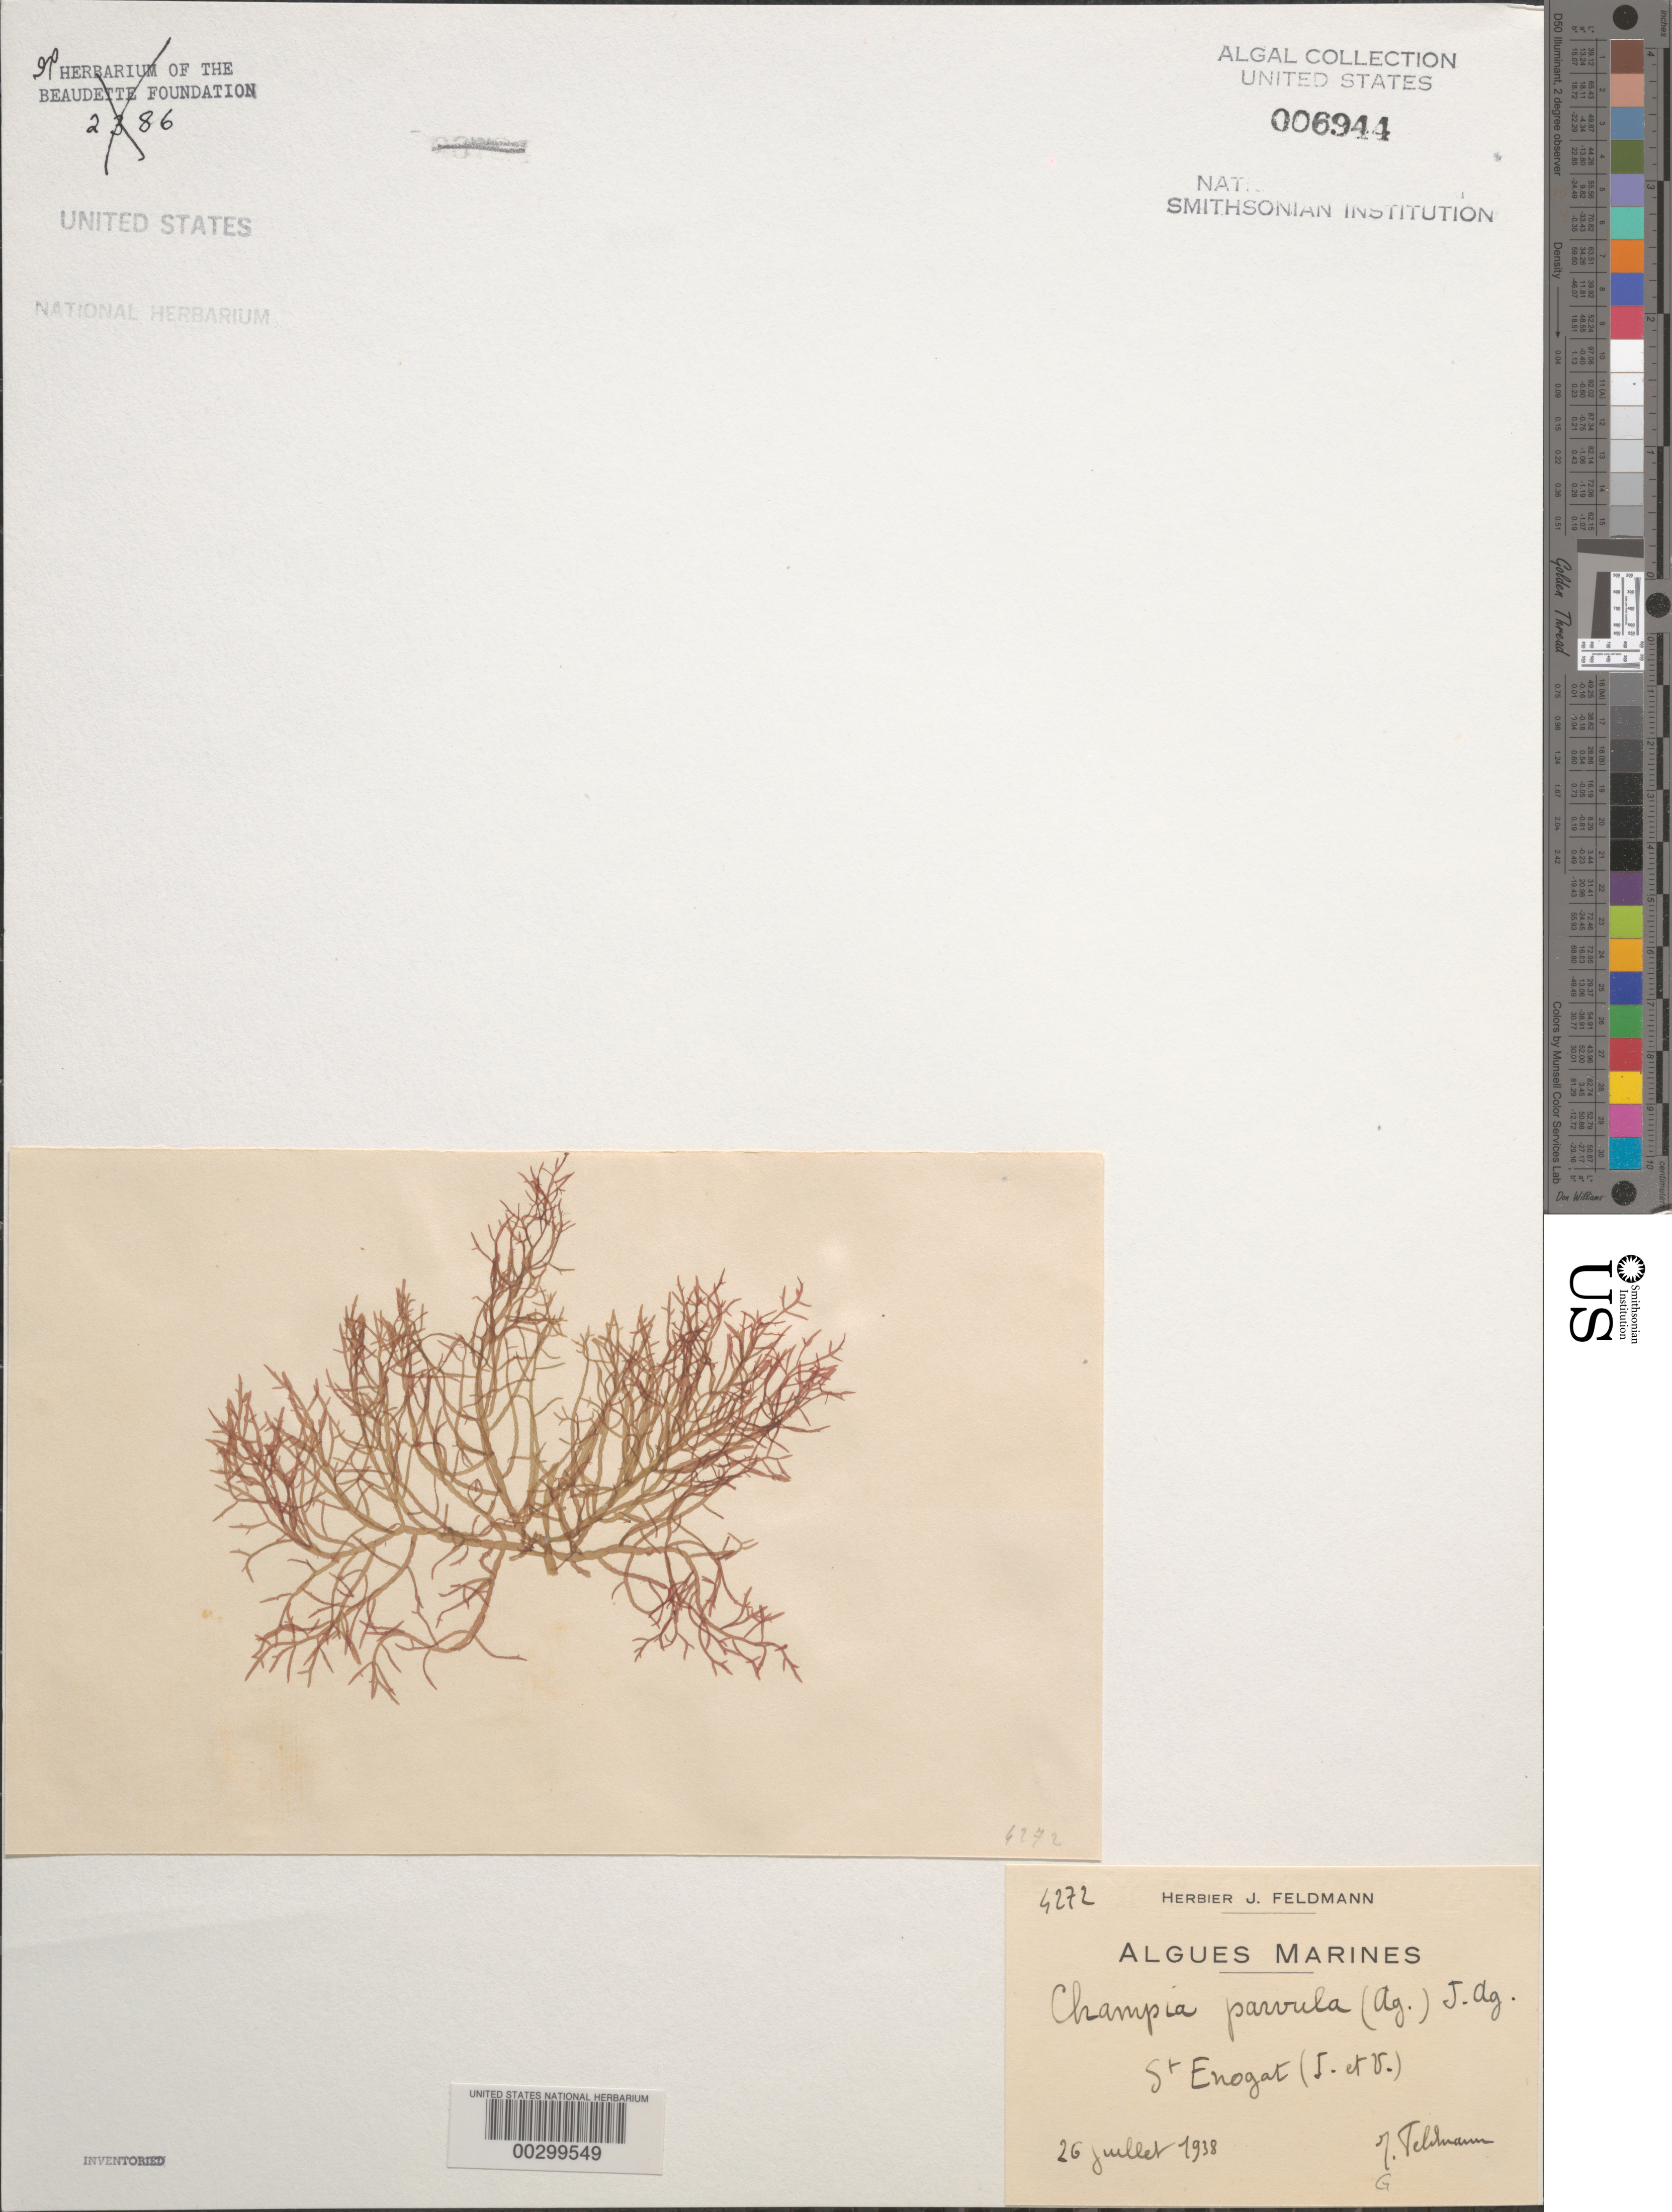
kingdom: Plantae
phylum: Rhodophyta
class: Florideophyceae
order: Rhodymeniales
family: Champiaceae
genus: Champia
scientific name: Champia parvula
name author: (C. Agardh) Harv.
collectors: G. Feldmann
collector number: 4272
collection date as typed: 26 Jul 1938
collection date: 1938-07-26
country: France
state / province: Bretagne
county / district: Ille-et-Vilaine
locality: St. Enogat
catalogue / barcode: US 6944